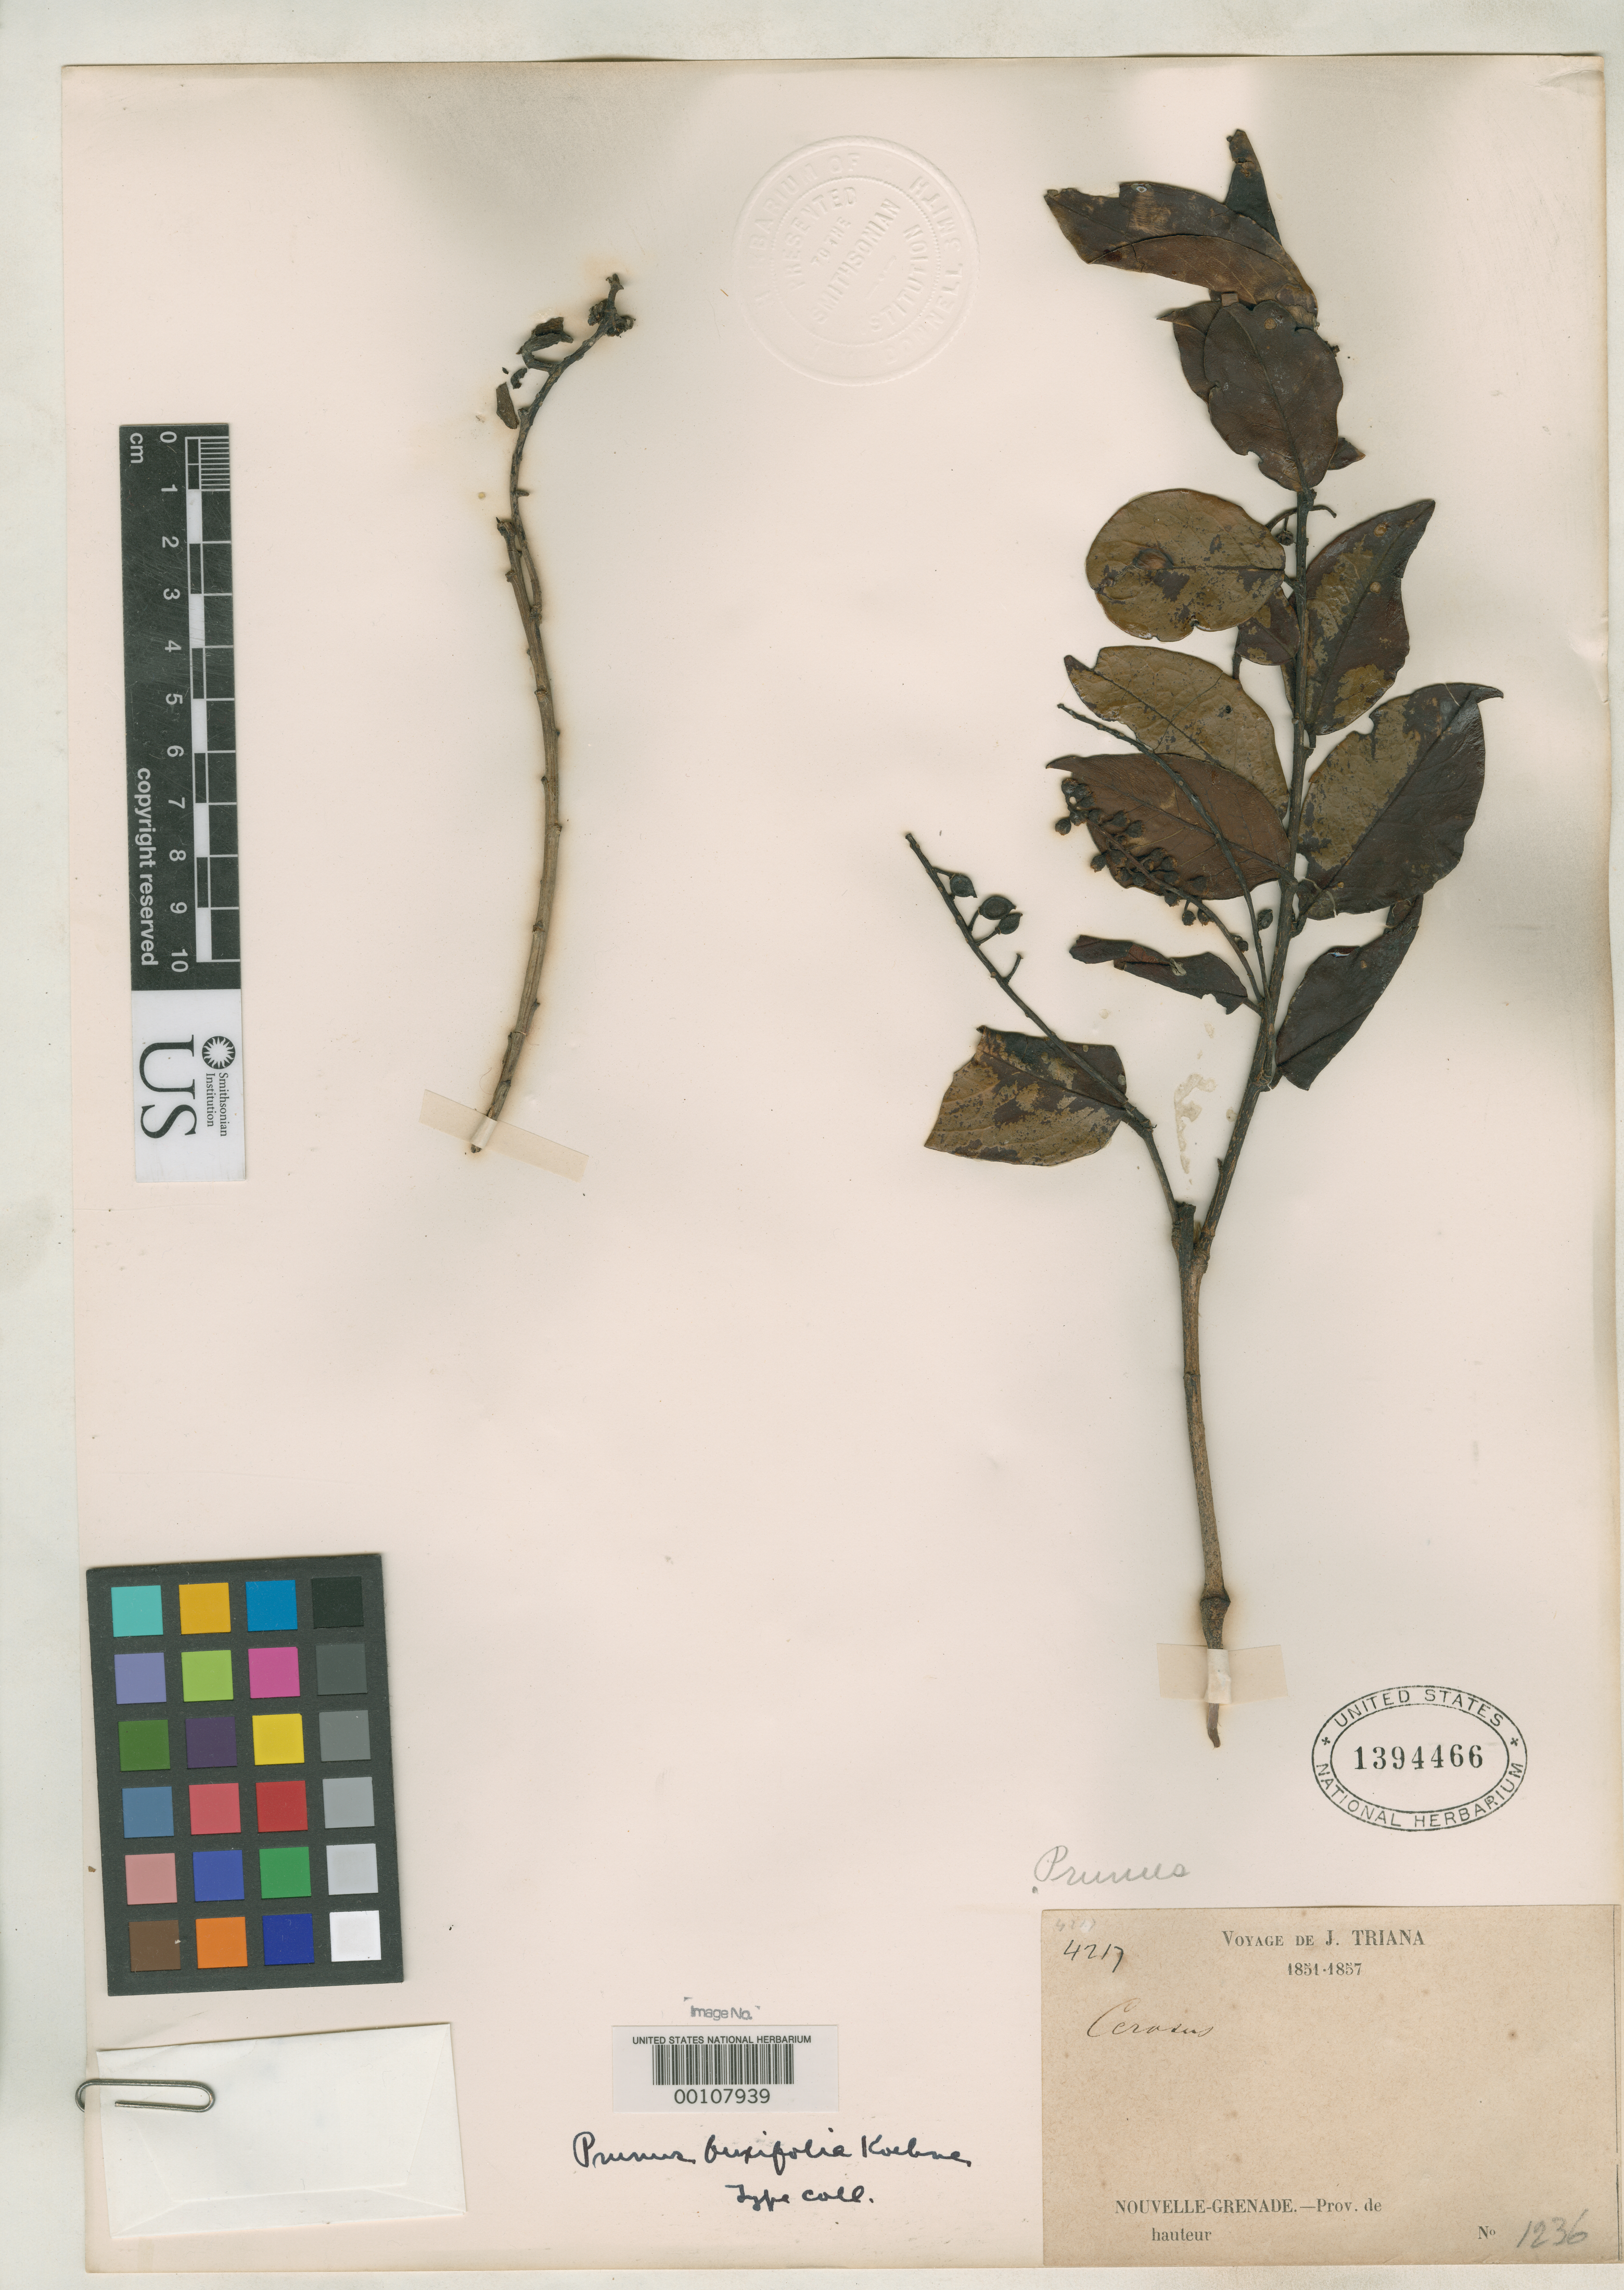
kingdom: Plantae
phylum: Tracheophyta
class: Magnoliopsida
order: Rosales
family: Rosaceae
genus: Prunus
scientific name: Prunus buxifolia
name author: Koehne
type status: Isotype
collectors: J. J. Triana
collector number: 4217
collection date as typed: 1851 to -- --- 1857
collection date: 1851/1857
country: Colombia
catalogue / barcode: US 1394466